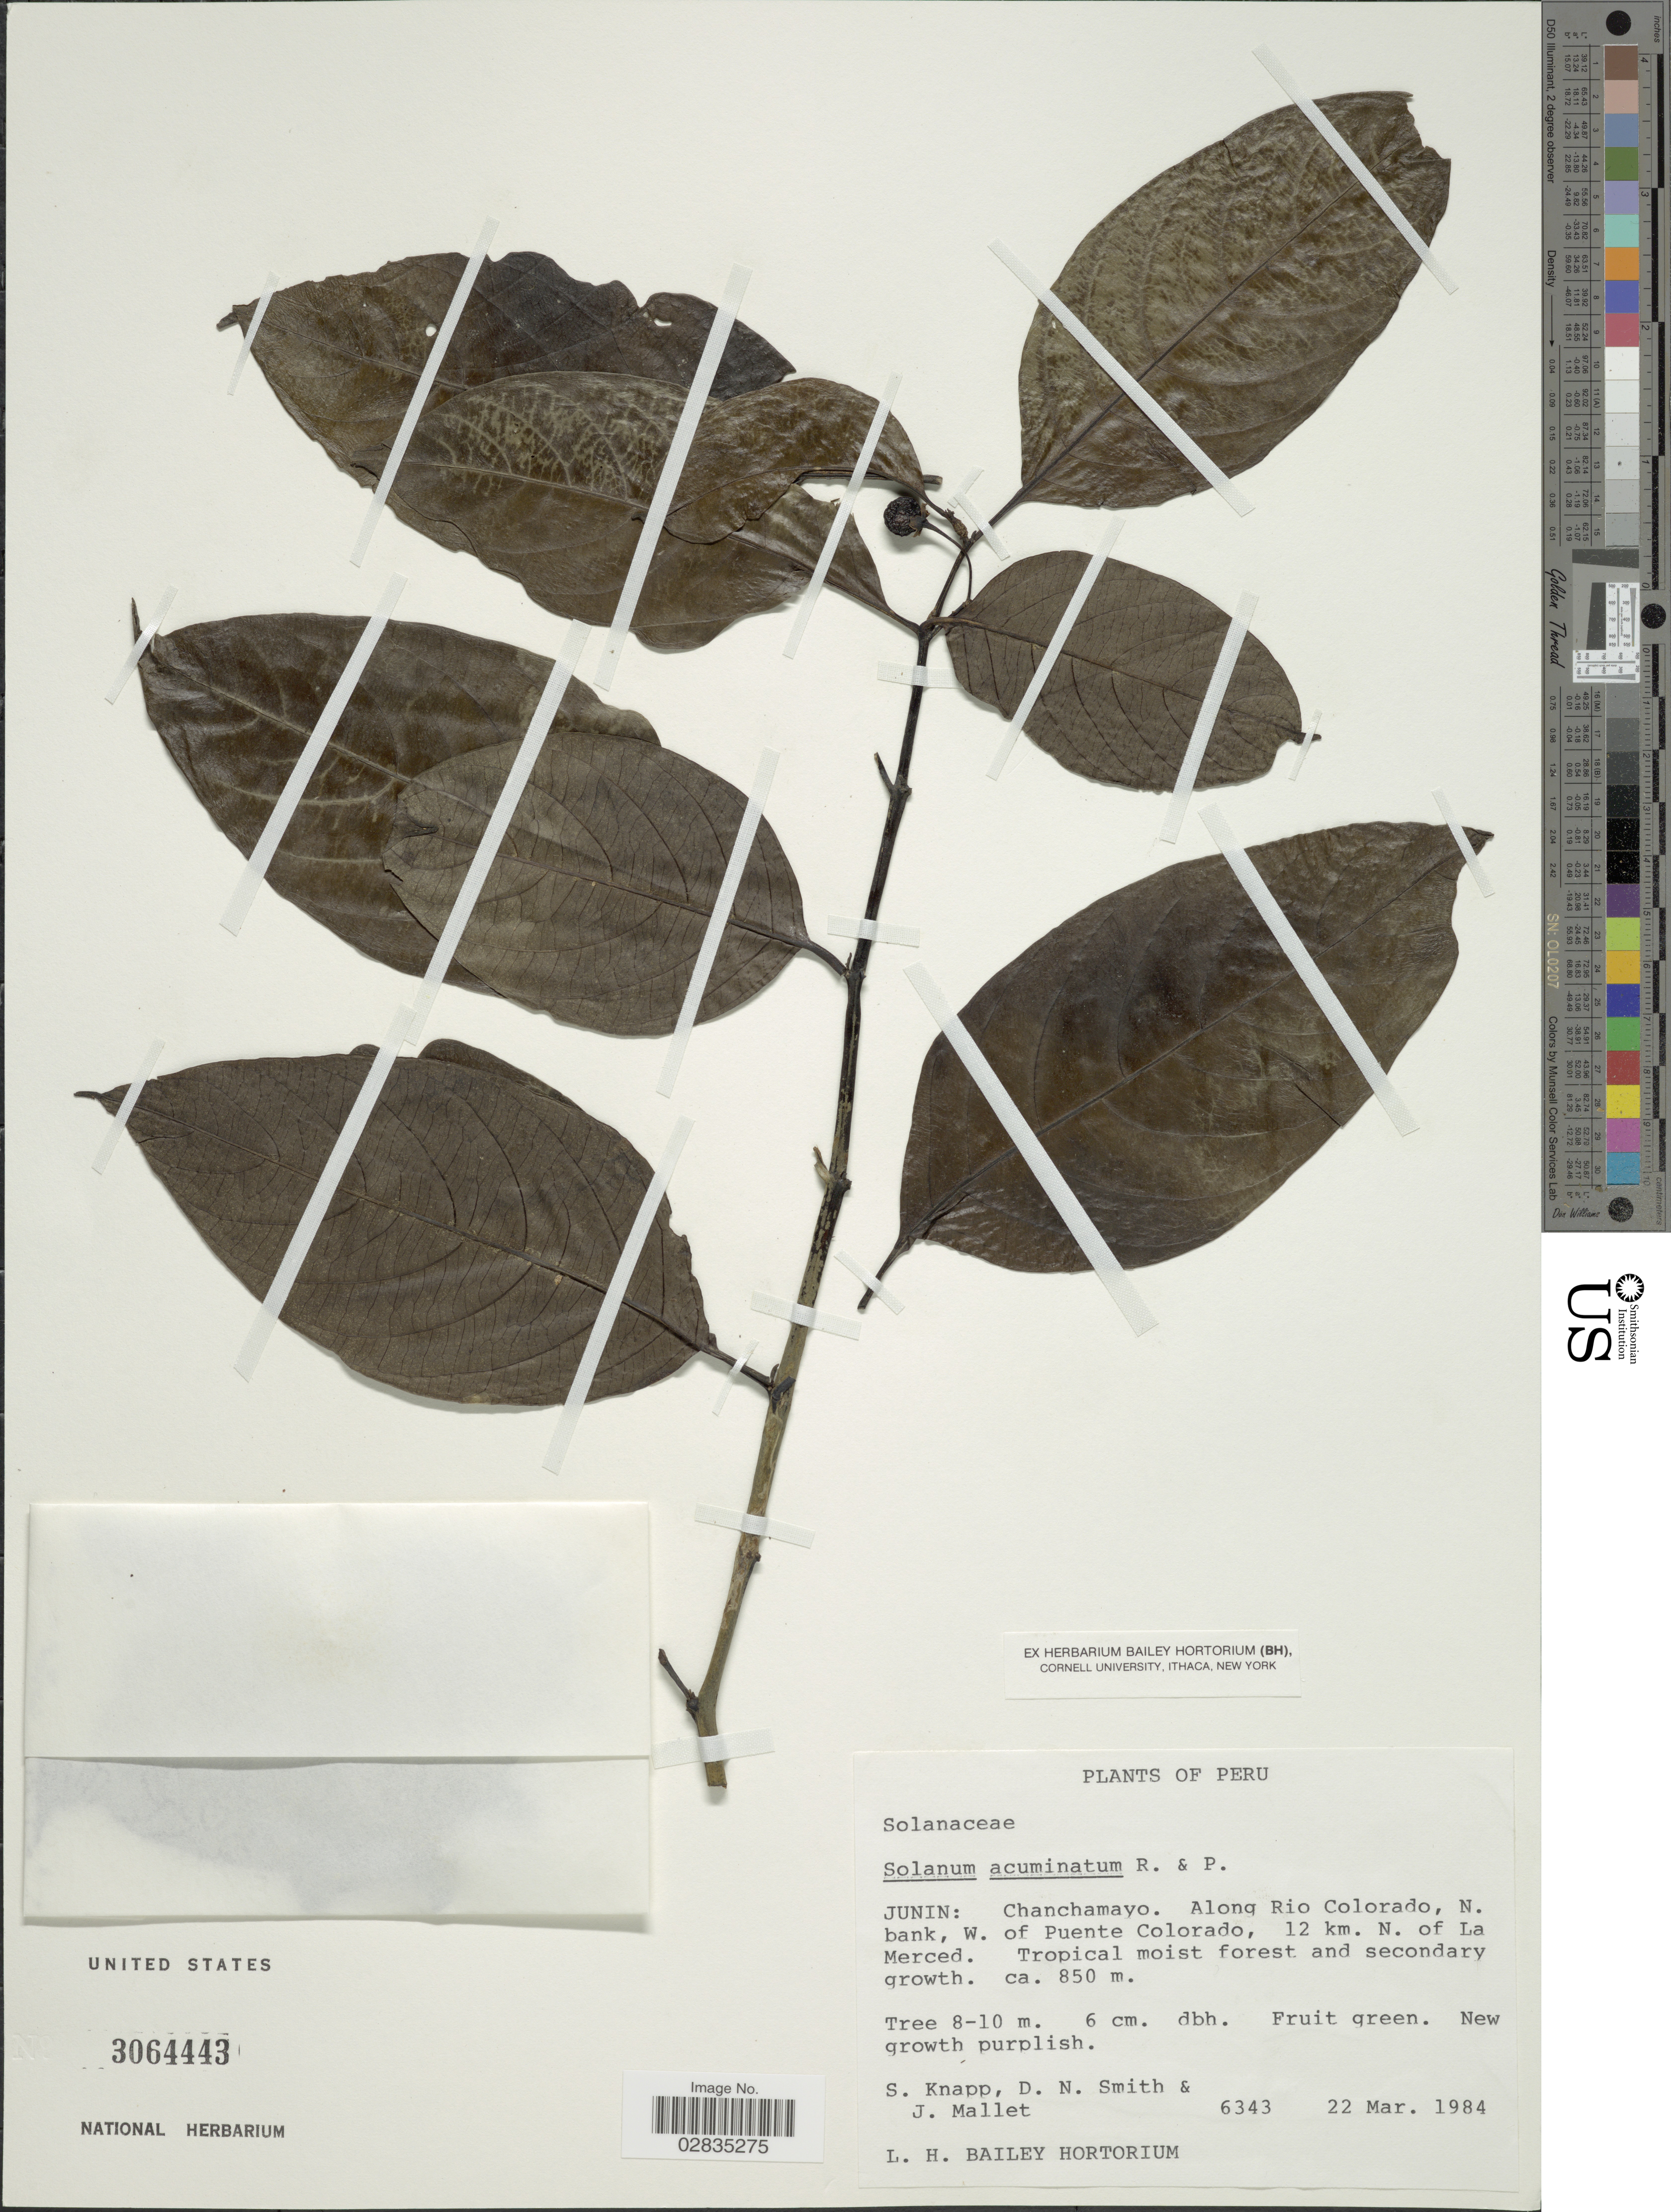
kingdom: Plantae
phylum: Tracheophyta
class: Magnoliopsida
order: Solanales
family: Solanaceae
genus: Solanum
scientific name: Solanum acuminatum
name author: Ruiz & Pav.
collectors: S. Knapp, D. Smith & J. Mallet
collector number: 6343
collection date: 1984-03-22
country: Peru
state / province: Junín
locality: Chanchamayo. Along Rio Colorado, N. bank, W. of Puento Colorado, 12 km. N. of La Merced.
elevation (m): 850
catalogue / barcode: US 3064443